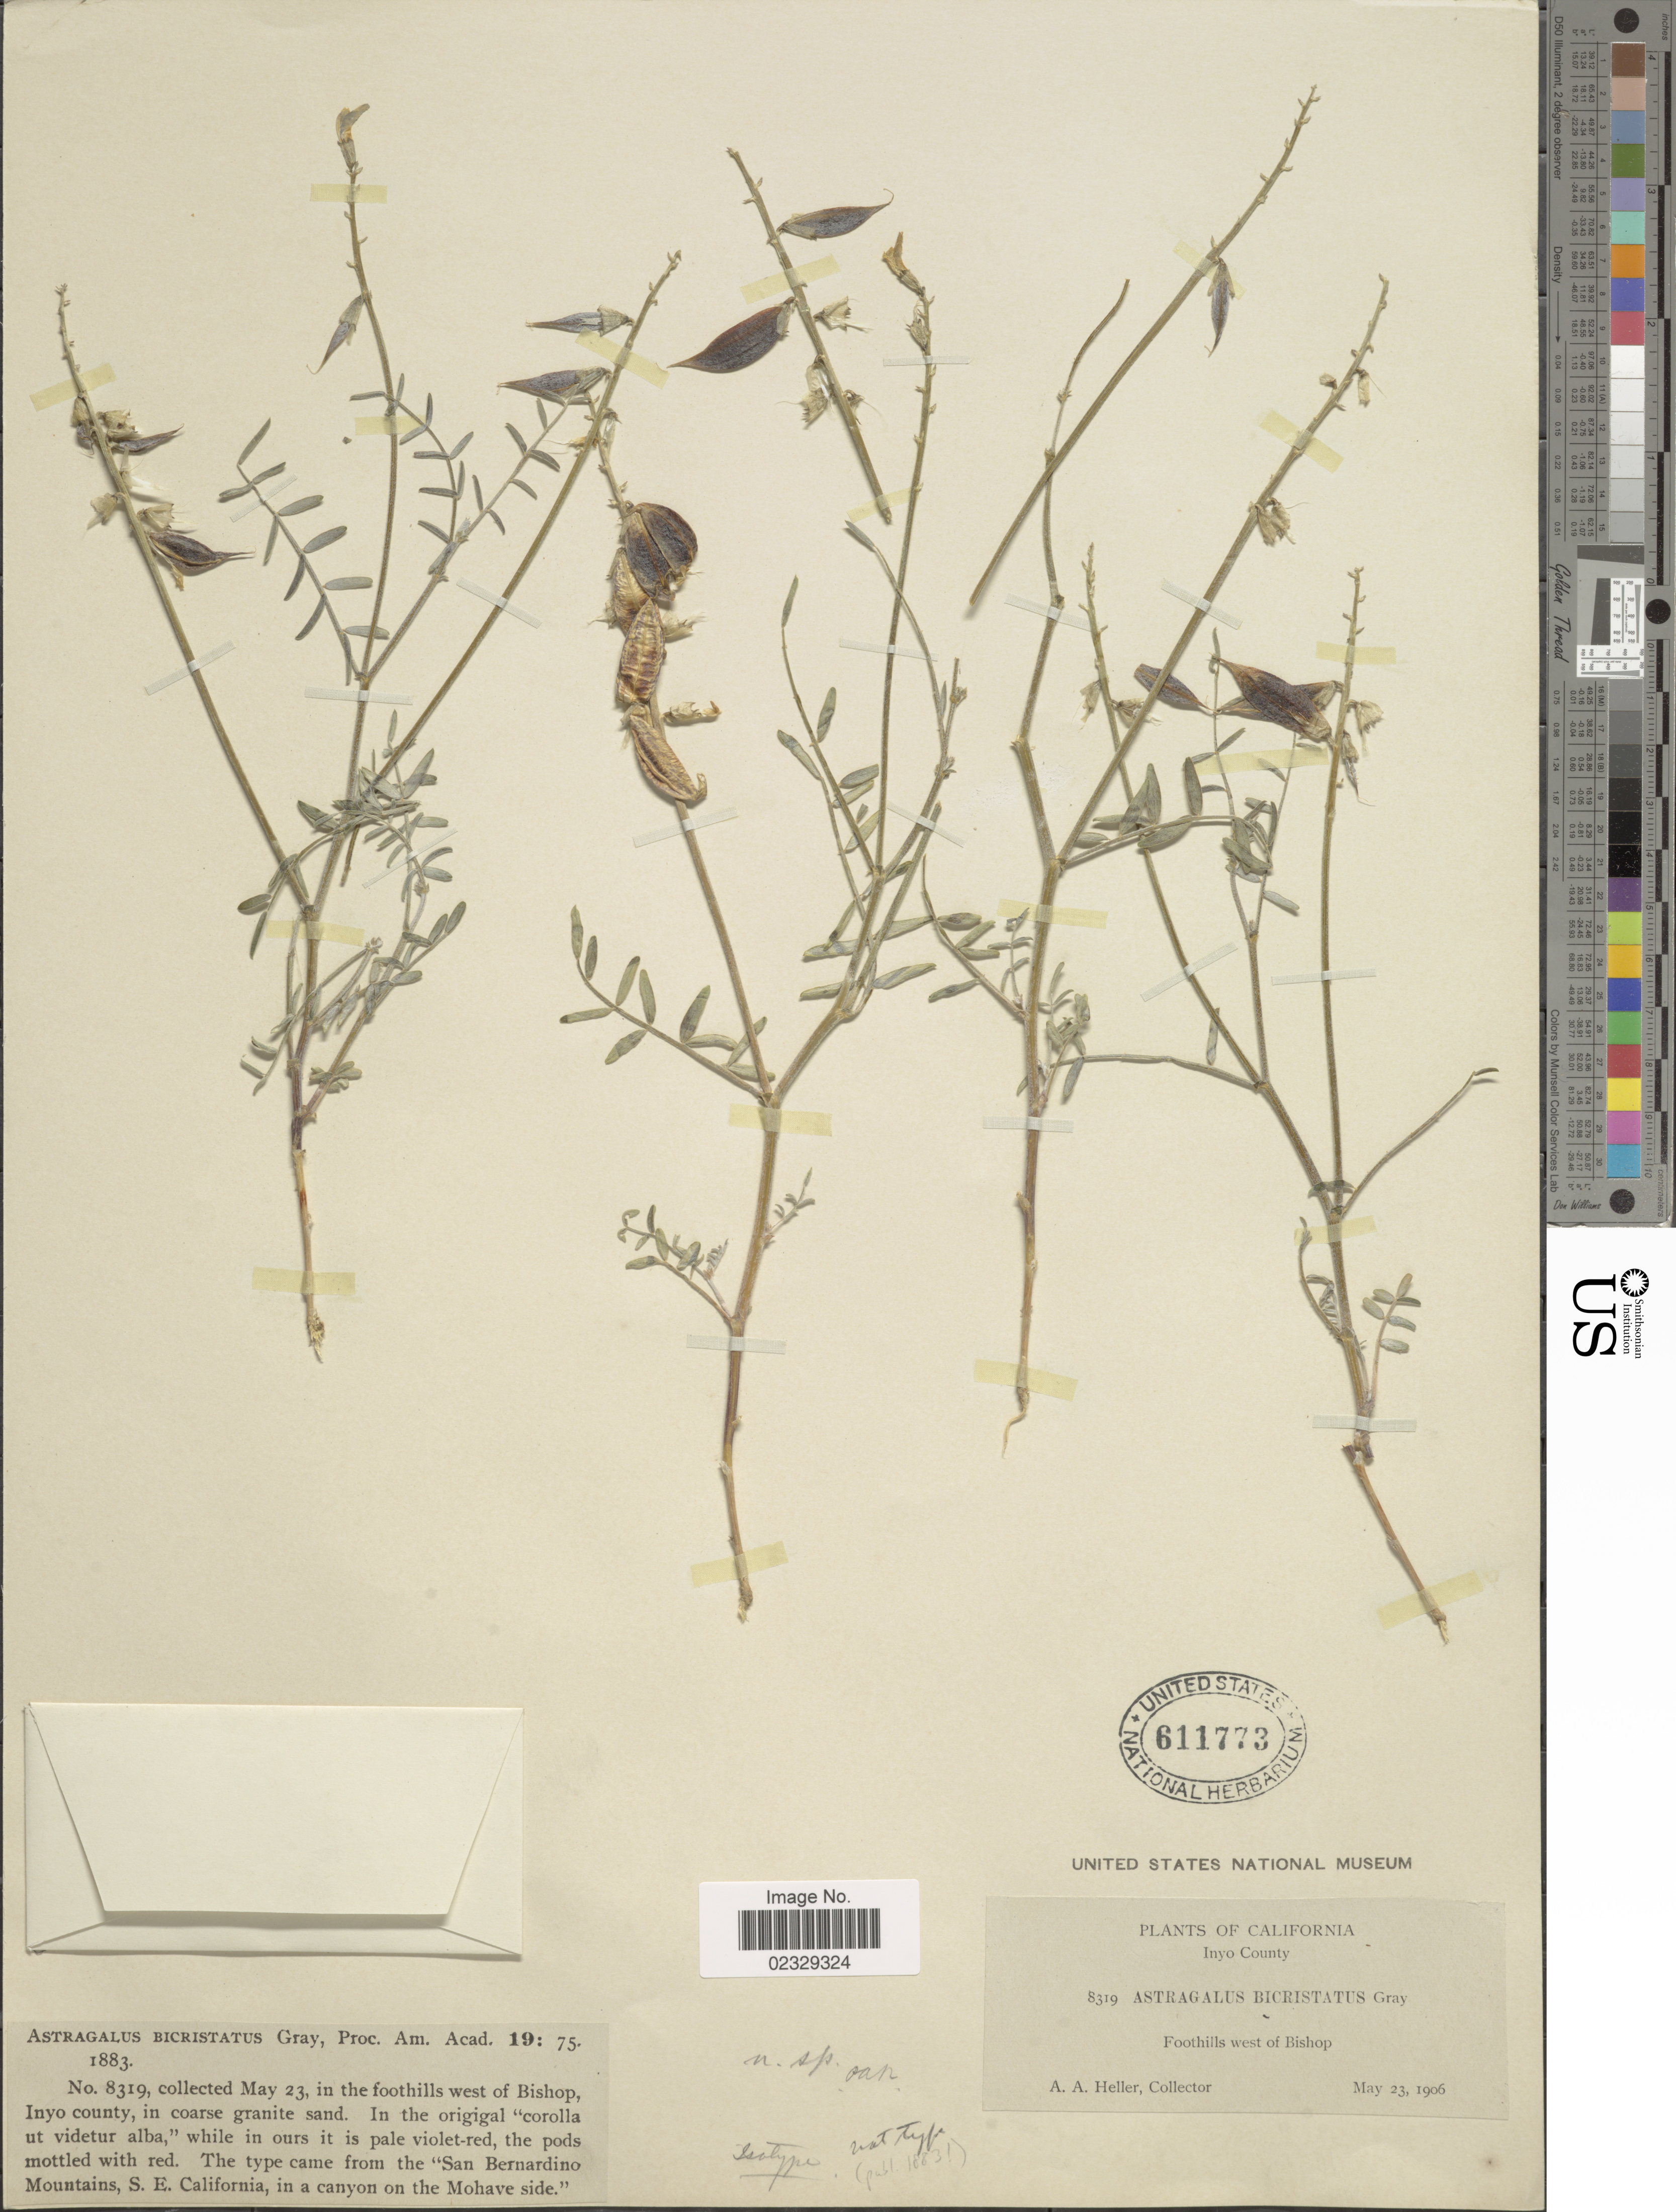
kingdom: Plantae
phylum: Tracheophyta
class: Magnoliopsida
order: Fabales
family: Fabaceae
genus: Astragalus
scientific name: Astragalus bicristatus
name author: A. Gray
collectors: A. A. Heller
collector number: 8319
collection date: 1883-05-23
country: United States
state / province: California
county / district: Inyo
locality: Inyo County, Foothills west of Bishop, in coarse granite sand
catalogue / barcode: US 611773